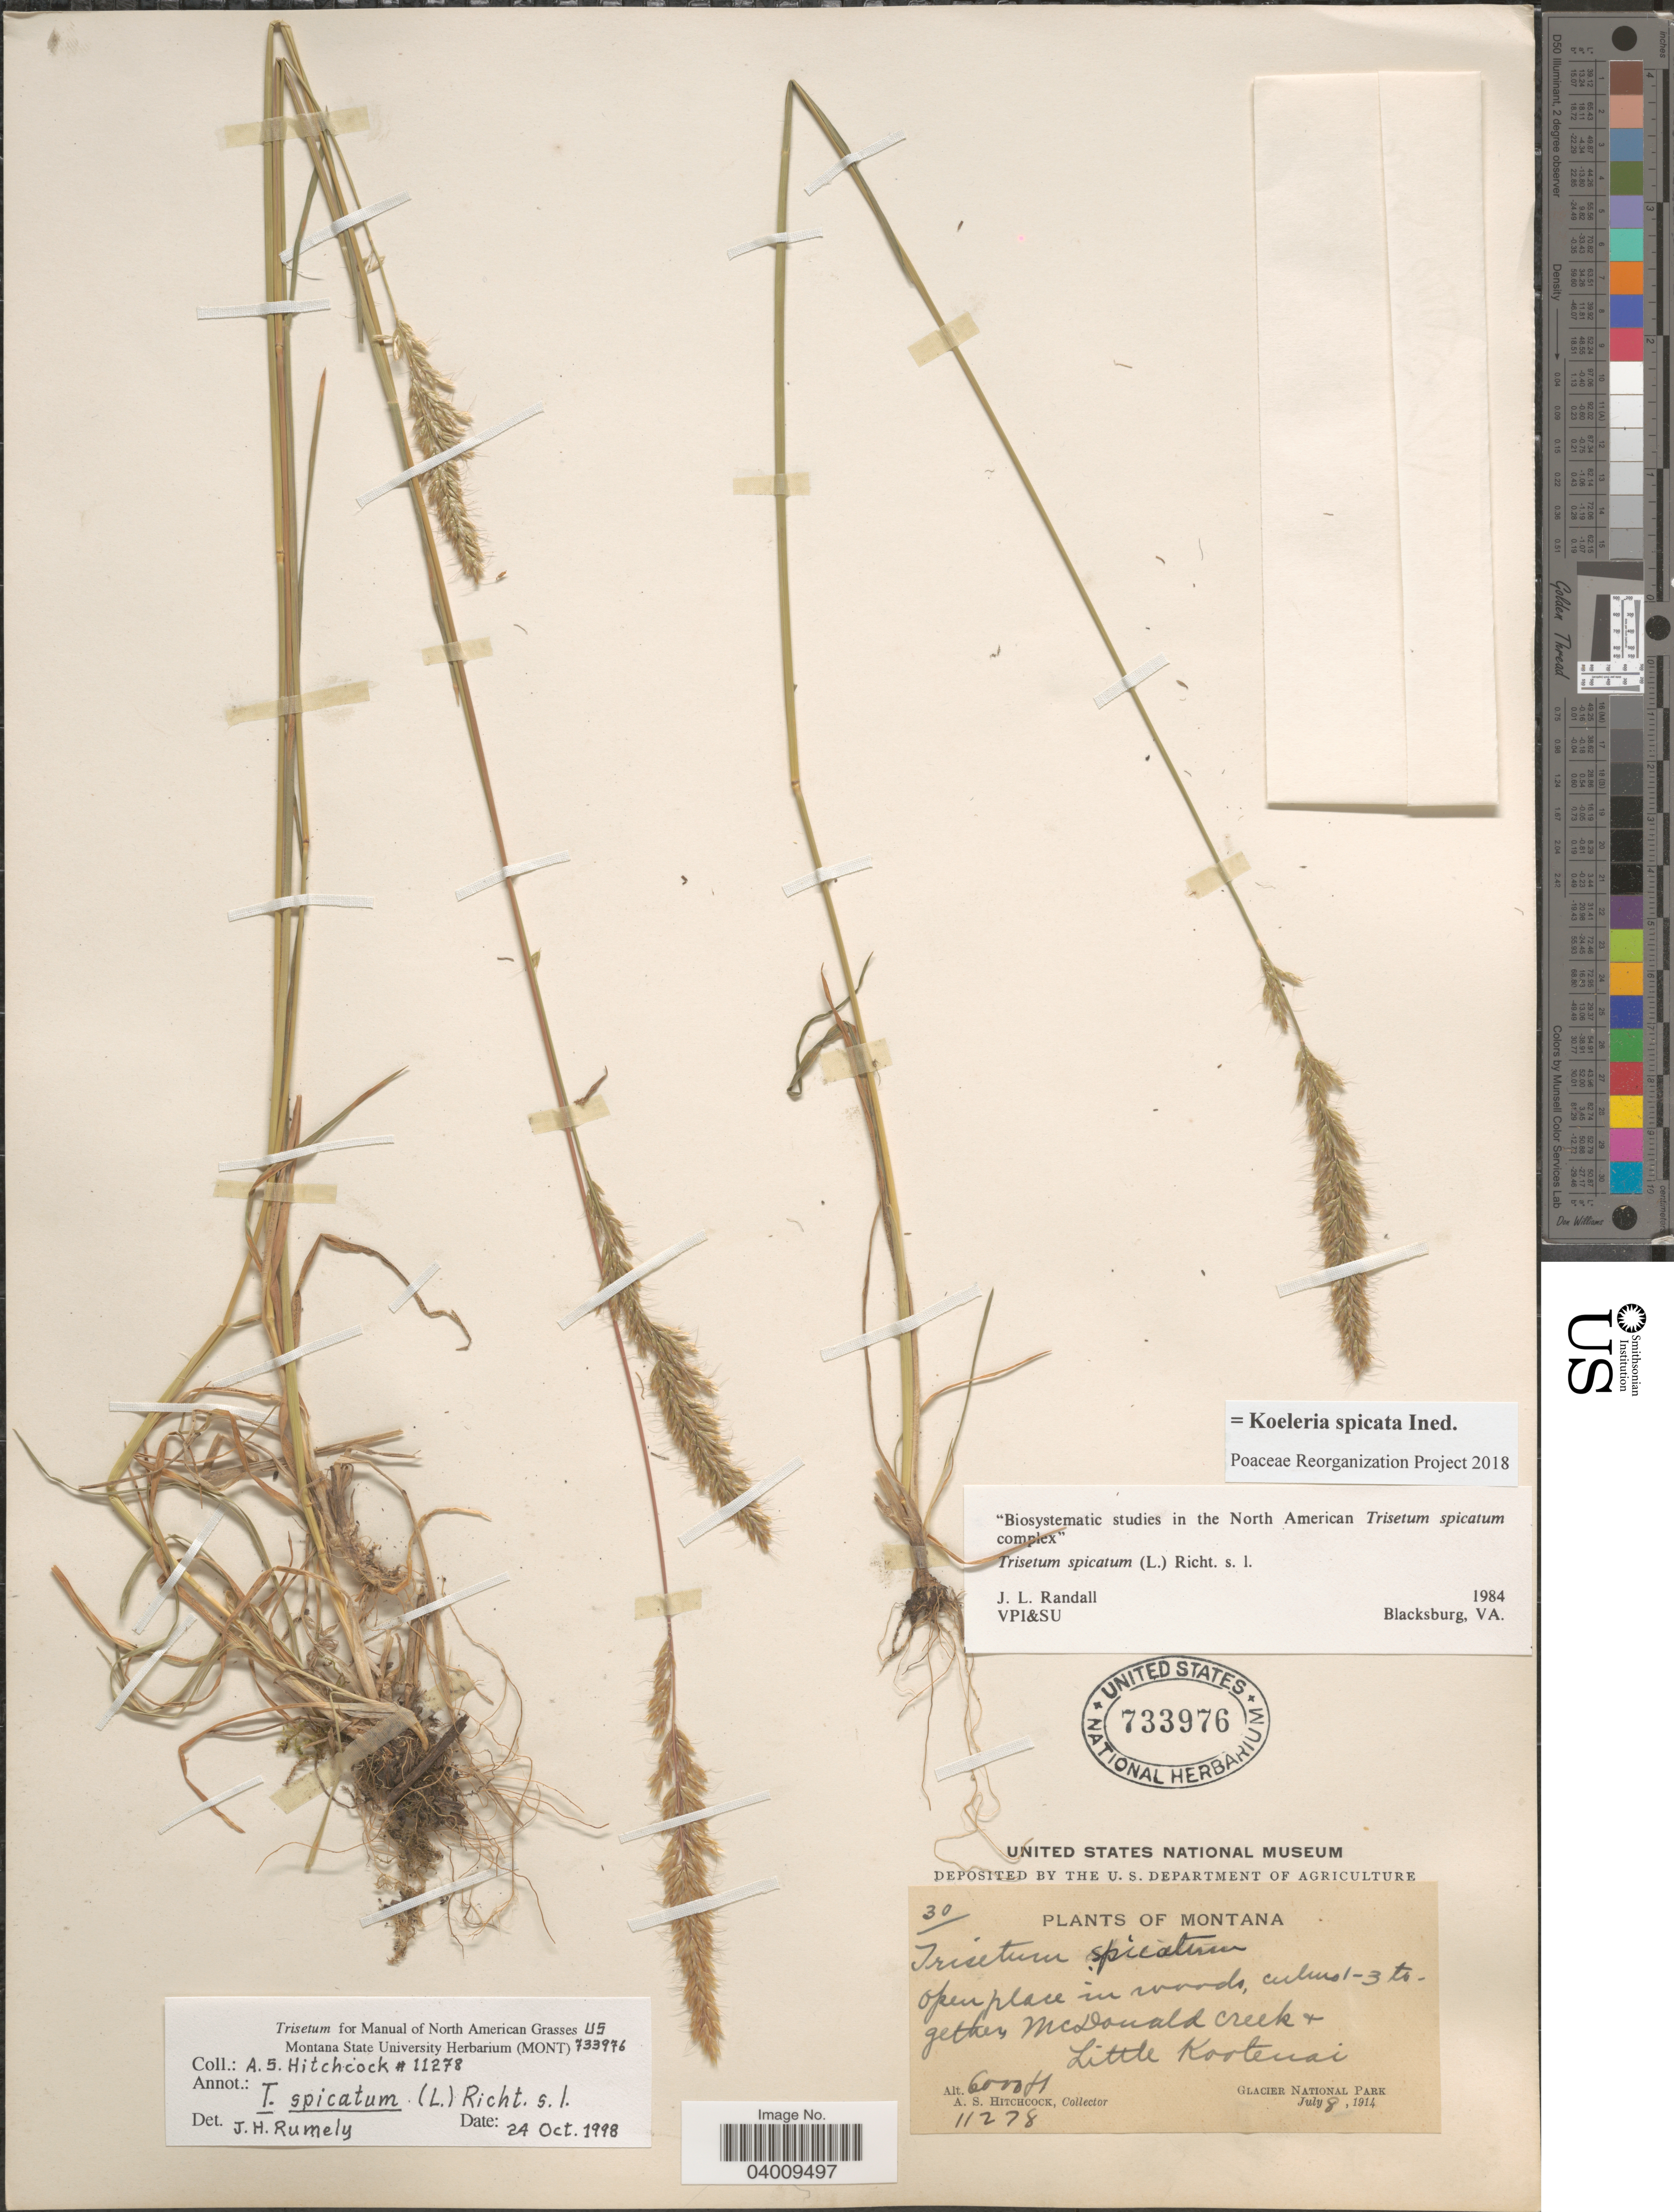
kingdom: Plantae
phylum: Tracheophyta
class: Liliopsida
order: Poales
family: Poaceae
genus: Koeleria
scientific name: Koeleria spicata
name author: (L.) Barberá et al.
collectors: A. S. Hitchcock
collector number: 11278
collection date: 1914-07-08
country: United States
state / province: Montana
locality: McDonald creek + Little Kootenai. Glacier National Park.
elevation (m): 1829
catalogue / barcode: US 733976